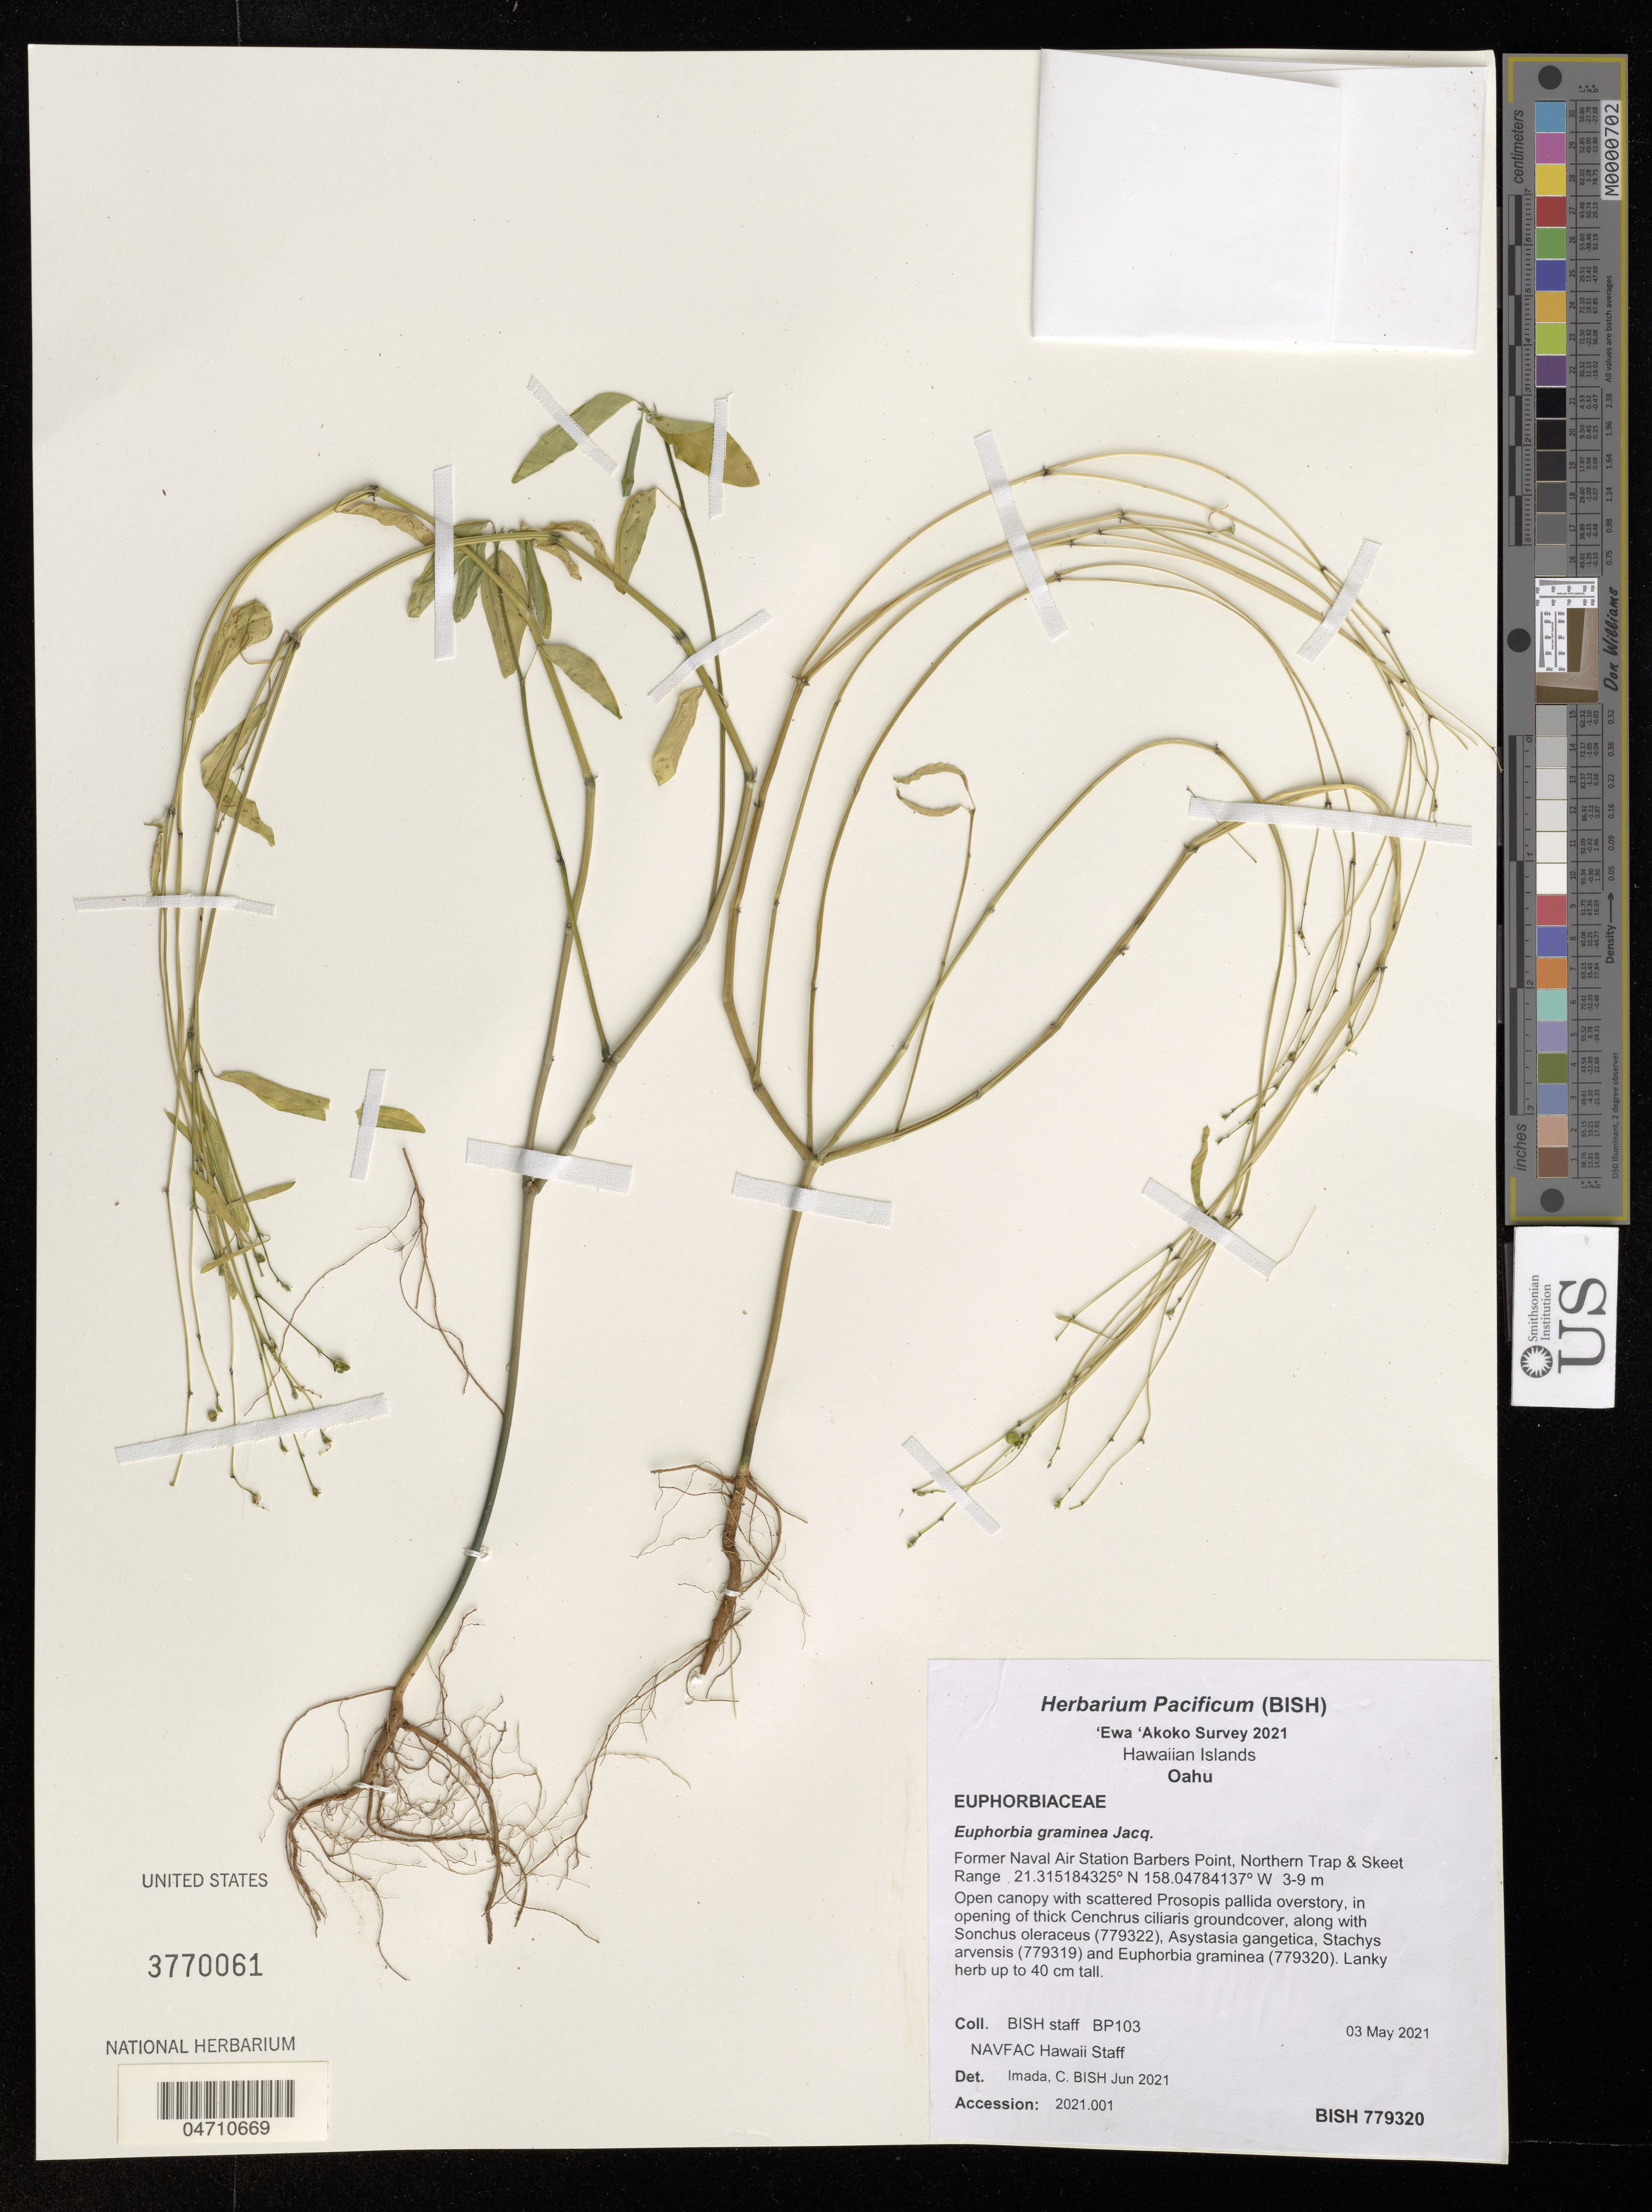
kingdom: Plantae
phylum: Tracheophyta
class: Magnoliopsida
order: Malpighiales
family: Euphorbiaceae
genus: Euphorbia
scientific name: Euphorbia graminea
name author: Jacq.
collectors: Bernice P. Bishop Museum & N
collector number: BP103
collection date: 2021-05-03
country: United States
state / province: Hawaii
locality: Hawaiian Islands. Oahu. Former Naval Air Station Barbers Point, Northern Trap & Skeet Range.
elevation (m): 3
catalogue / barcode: US 3770061